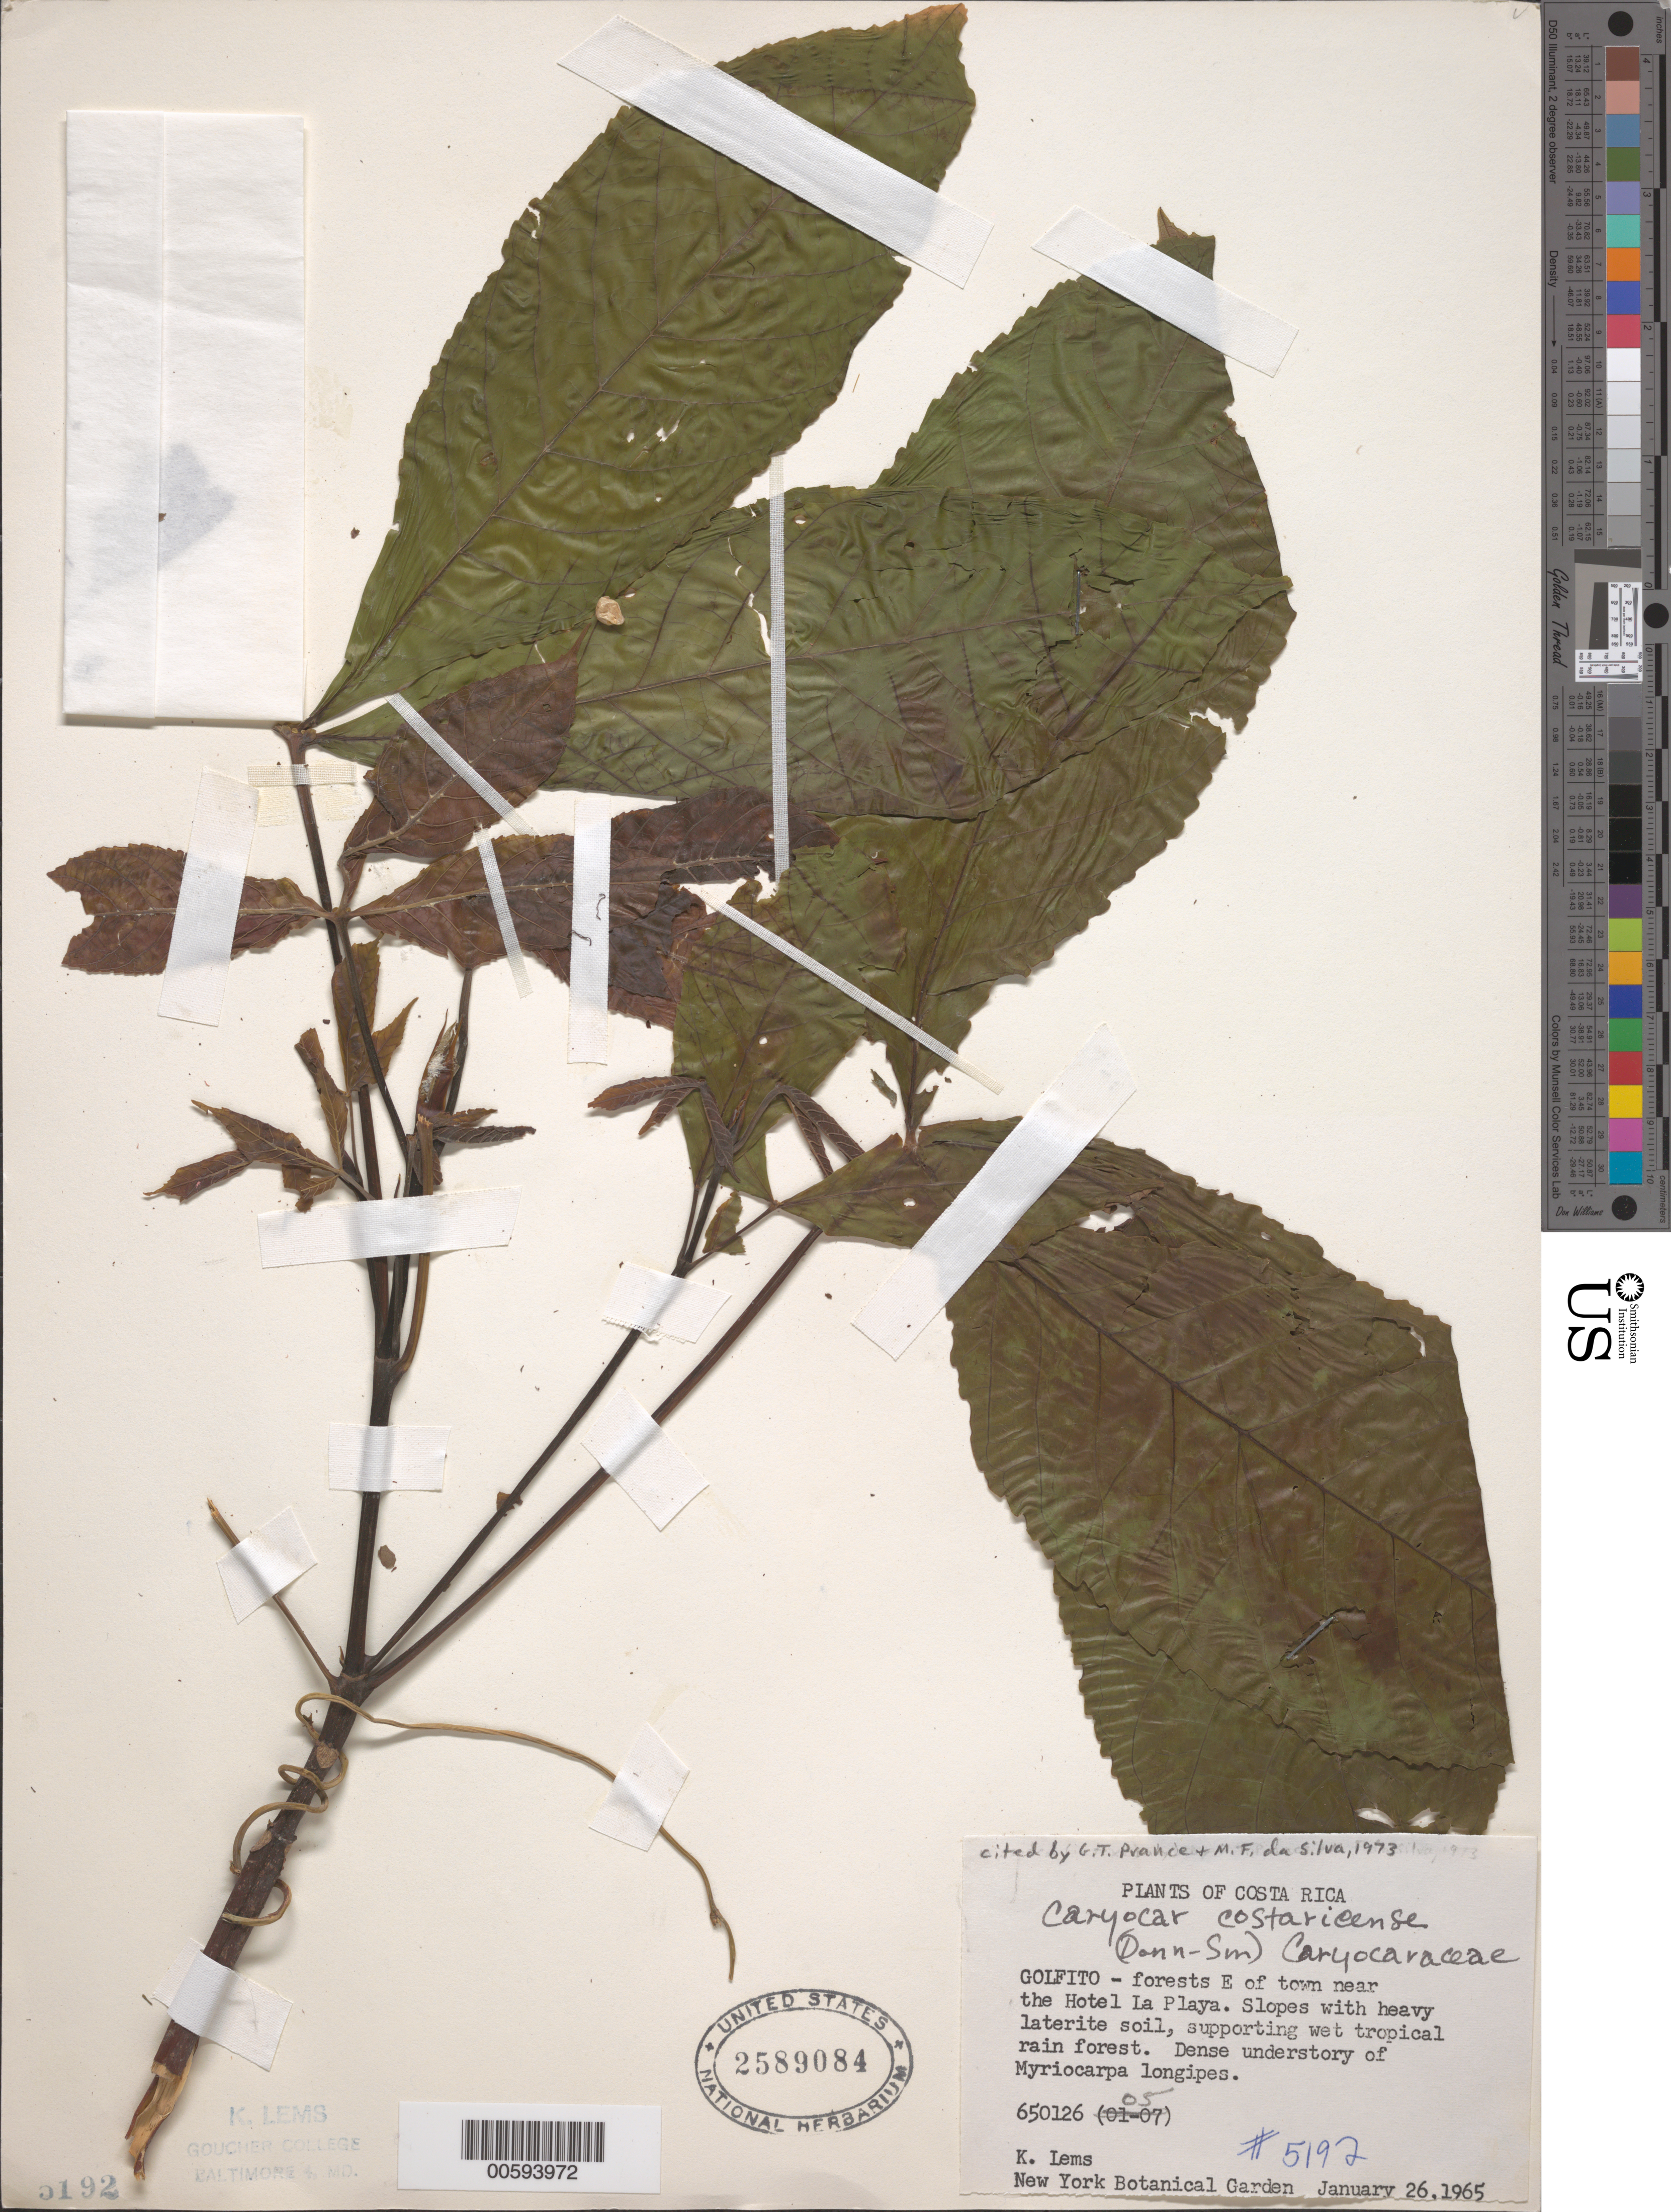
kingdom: Plantae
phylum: Tracheophyta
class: Magnoliopsida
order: Malpighiales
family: Caryocaraceae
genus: Caryocar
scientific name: Caryocar costaricense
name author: Donn. Sm.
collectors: K. Lems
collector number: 5192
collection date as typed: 26 Jan 1965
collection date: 1965-01-26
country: Costa Rica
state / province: Puntarenas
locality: golfito, Hotel La Playa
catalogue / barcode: US 2589084